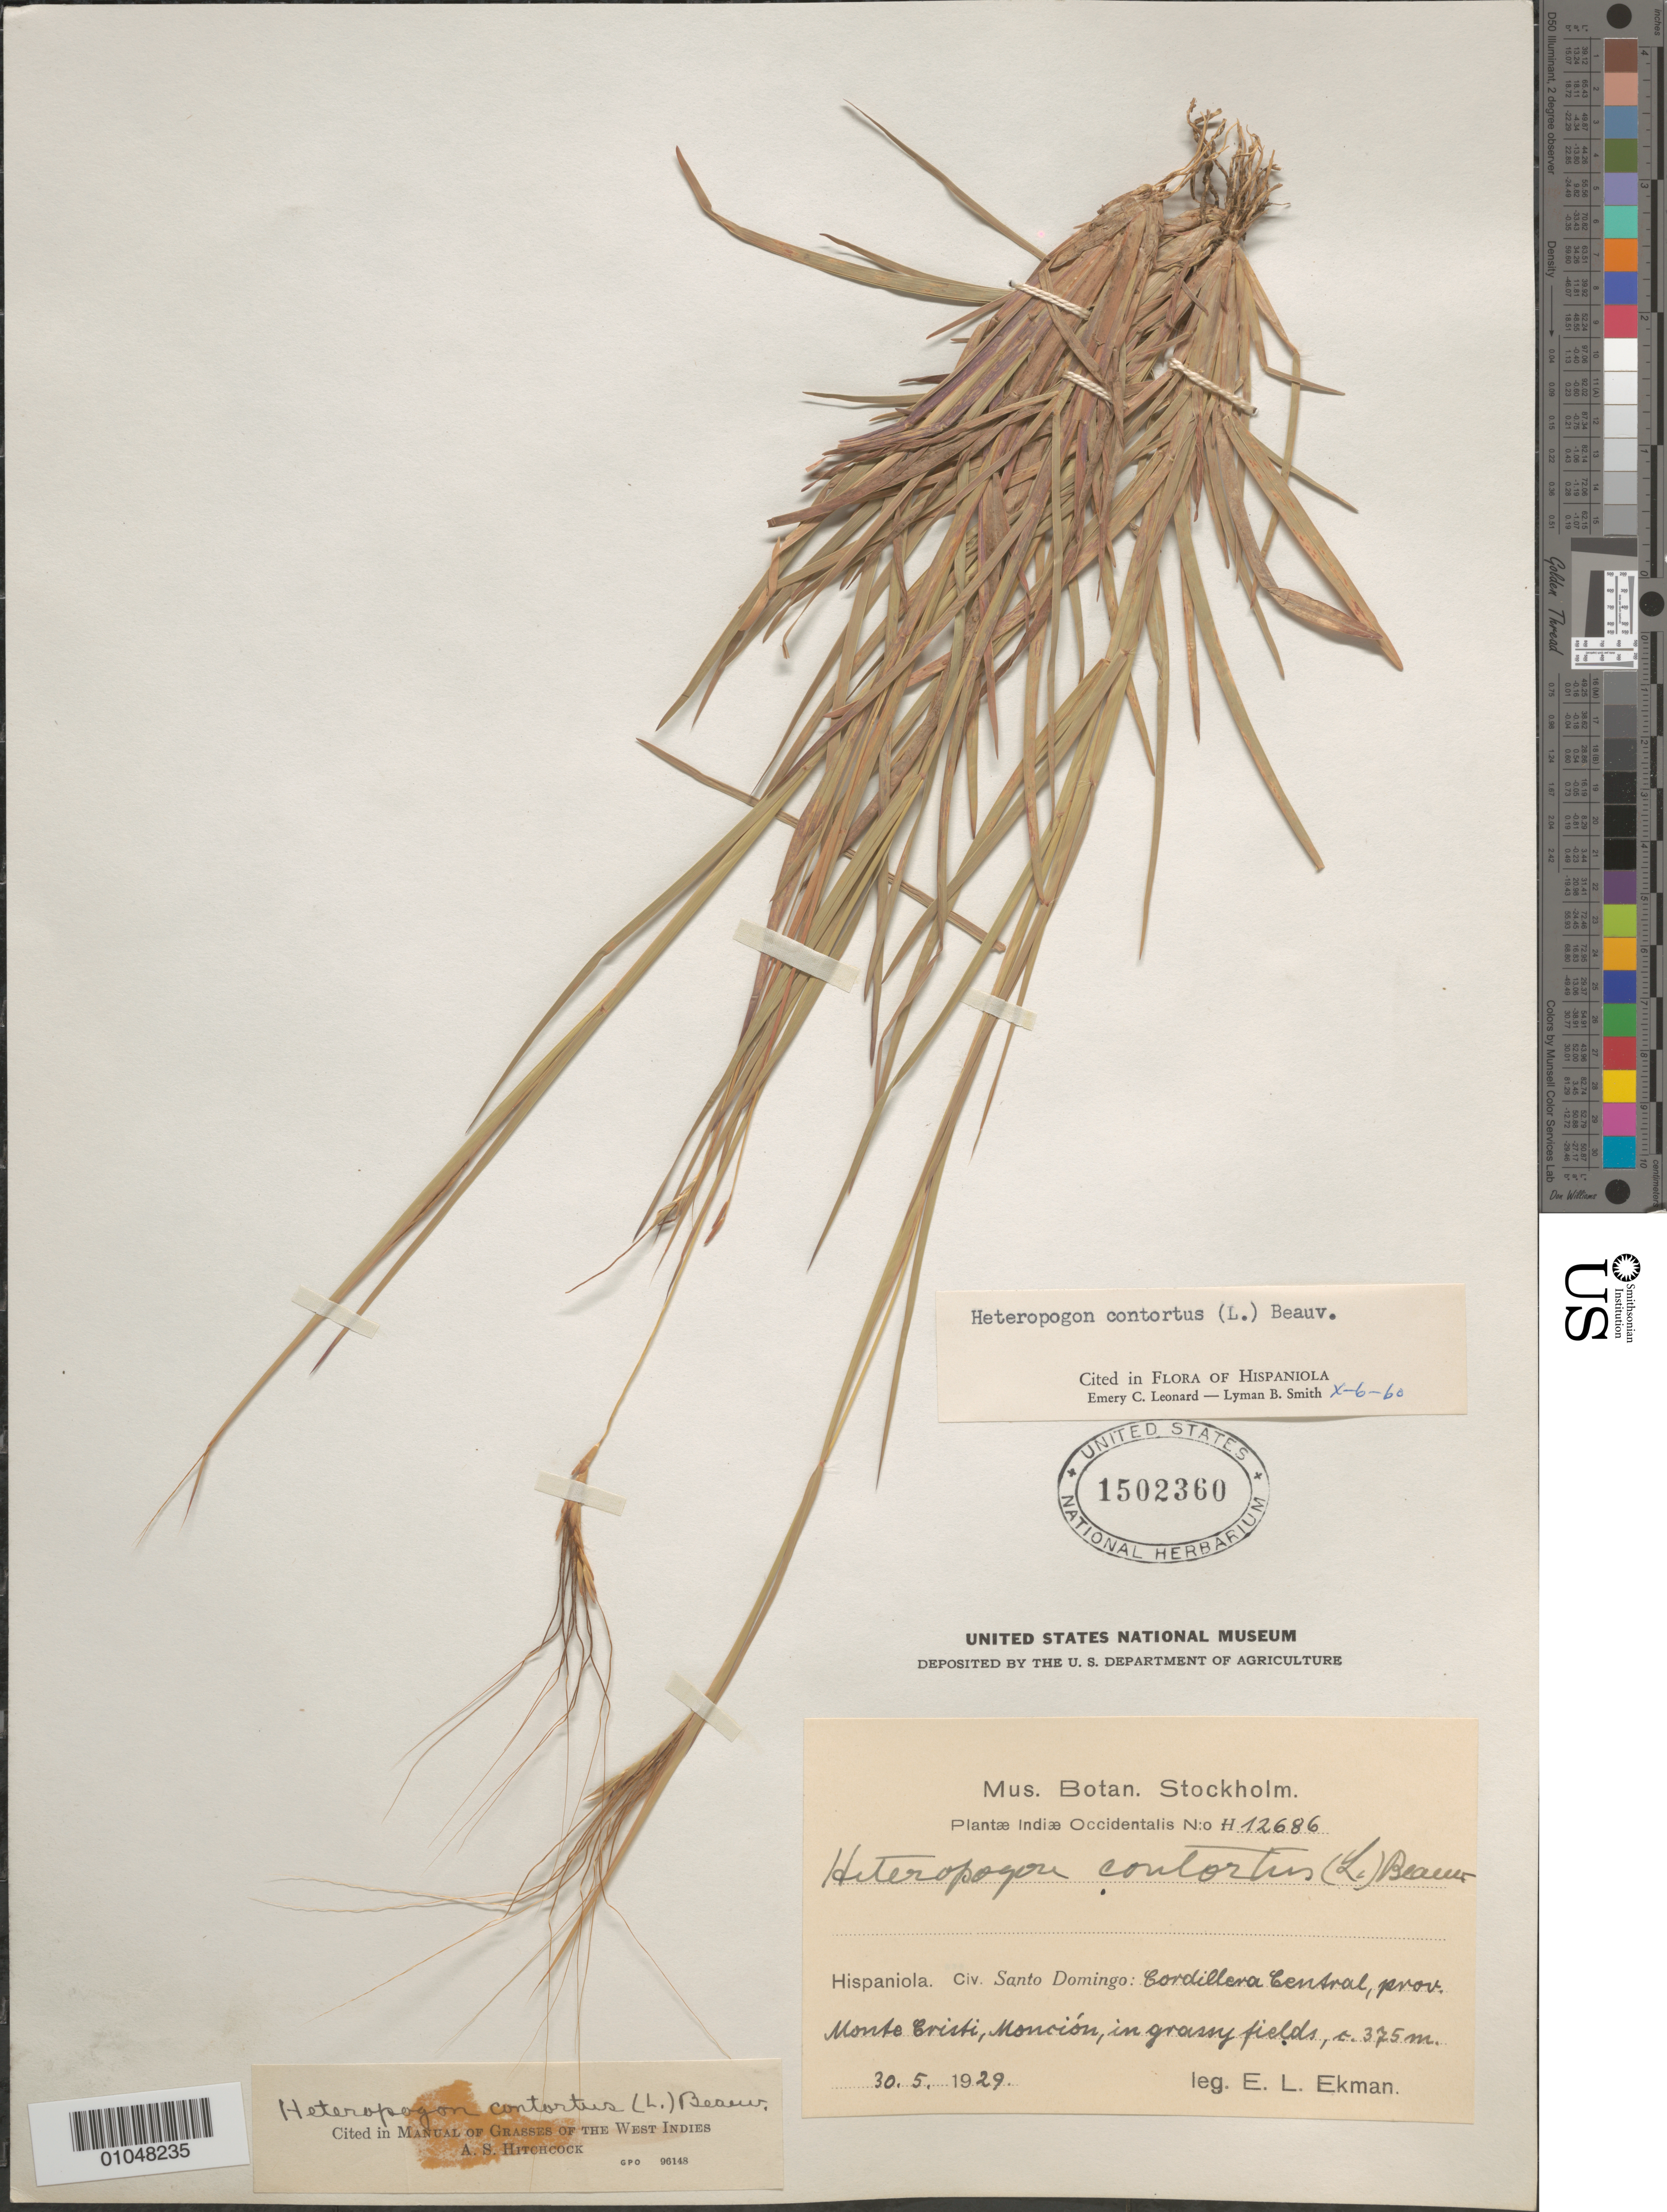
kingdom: Plantae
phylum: Tracheophyta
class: Liliopsida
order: Poales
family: Poaceae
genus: Heteropogon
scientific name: Heteropogon contortus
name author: (L.) P. Beauv. ex Roem. & Schult.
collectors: E. L. Ekman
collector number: H 12686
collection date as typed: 30 Mar 1929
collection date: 1929-03-30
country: Dominican Republic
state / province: Monte Cristi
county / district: Monción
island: Hispaniola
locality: Cordillera Central, in grassy fields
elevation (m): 375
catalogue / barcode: US 1502360